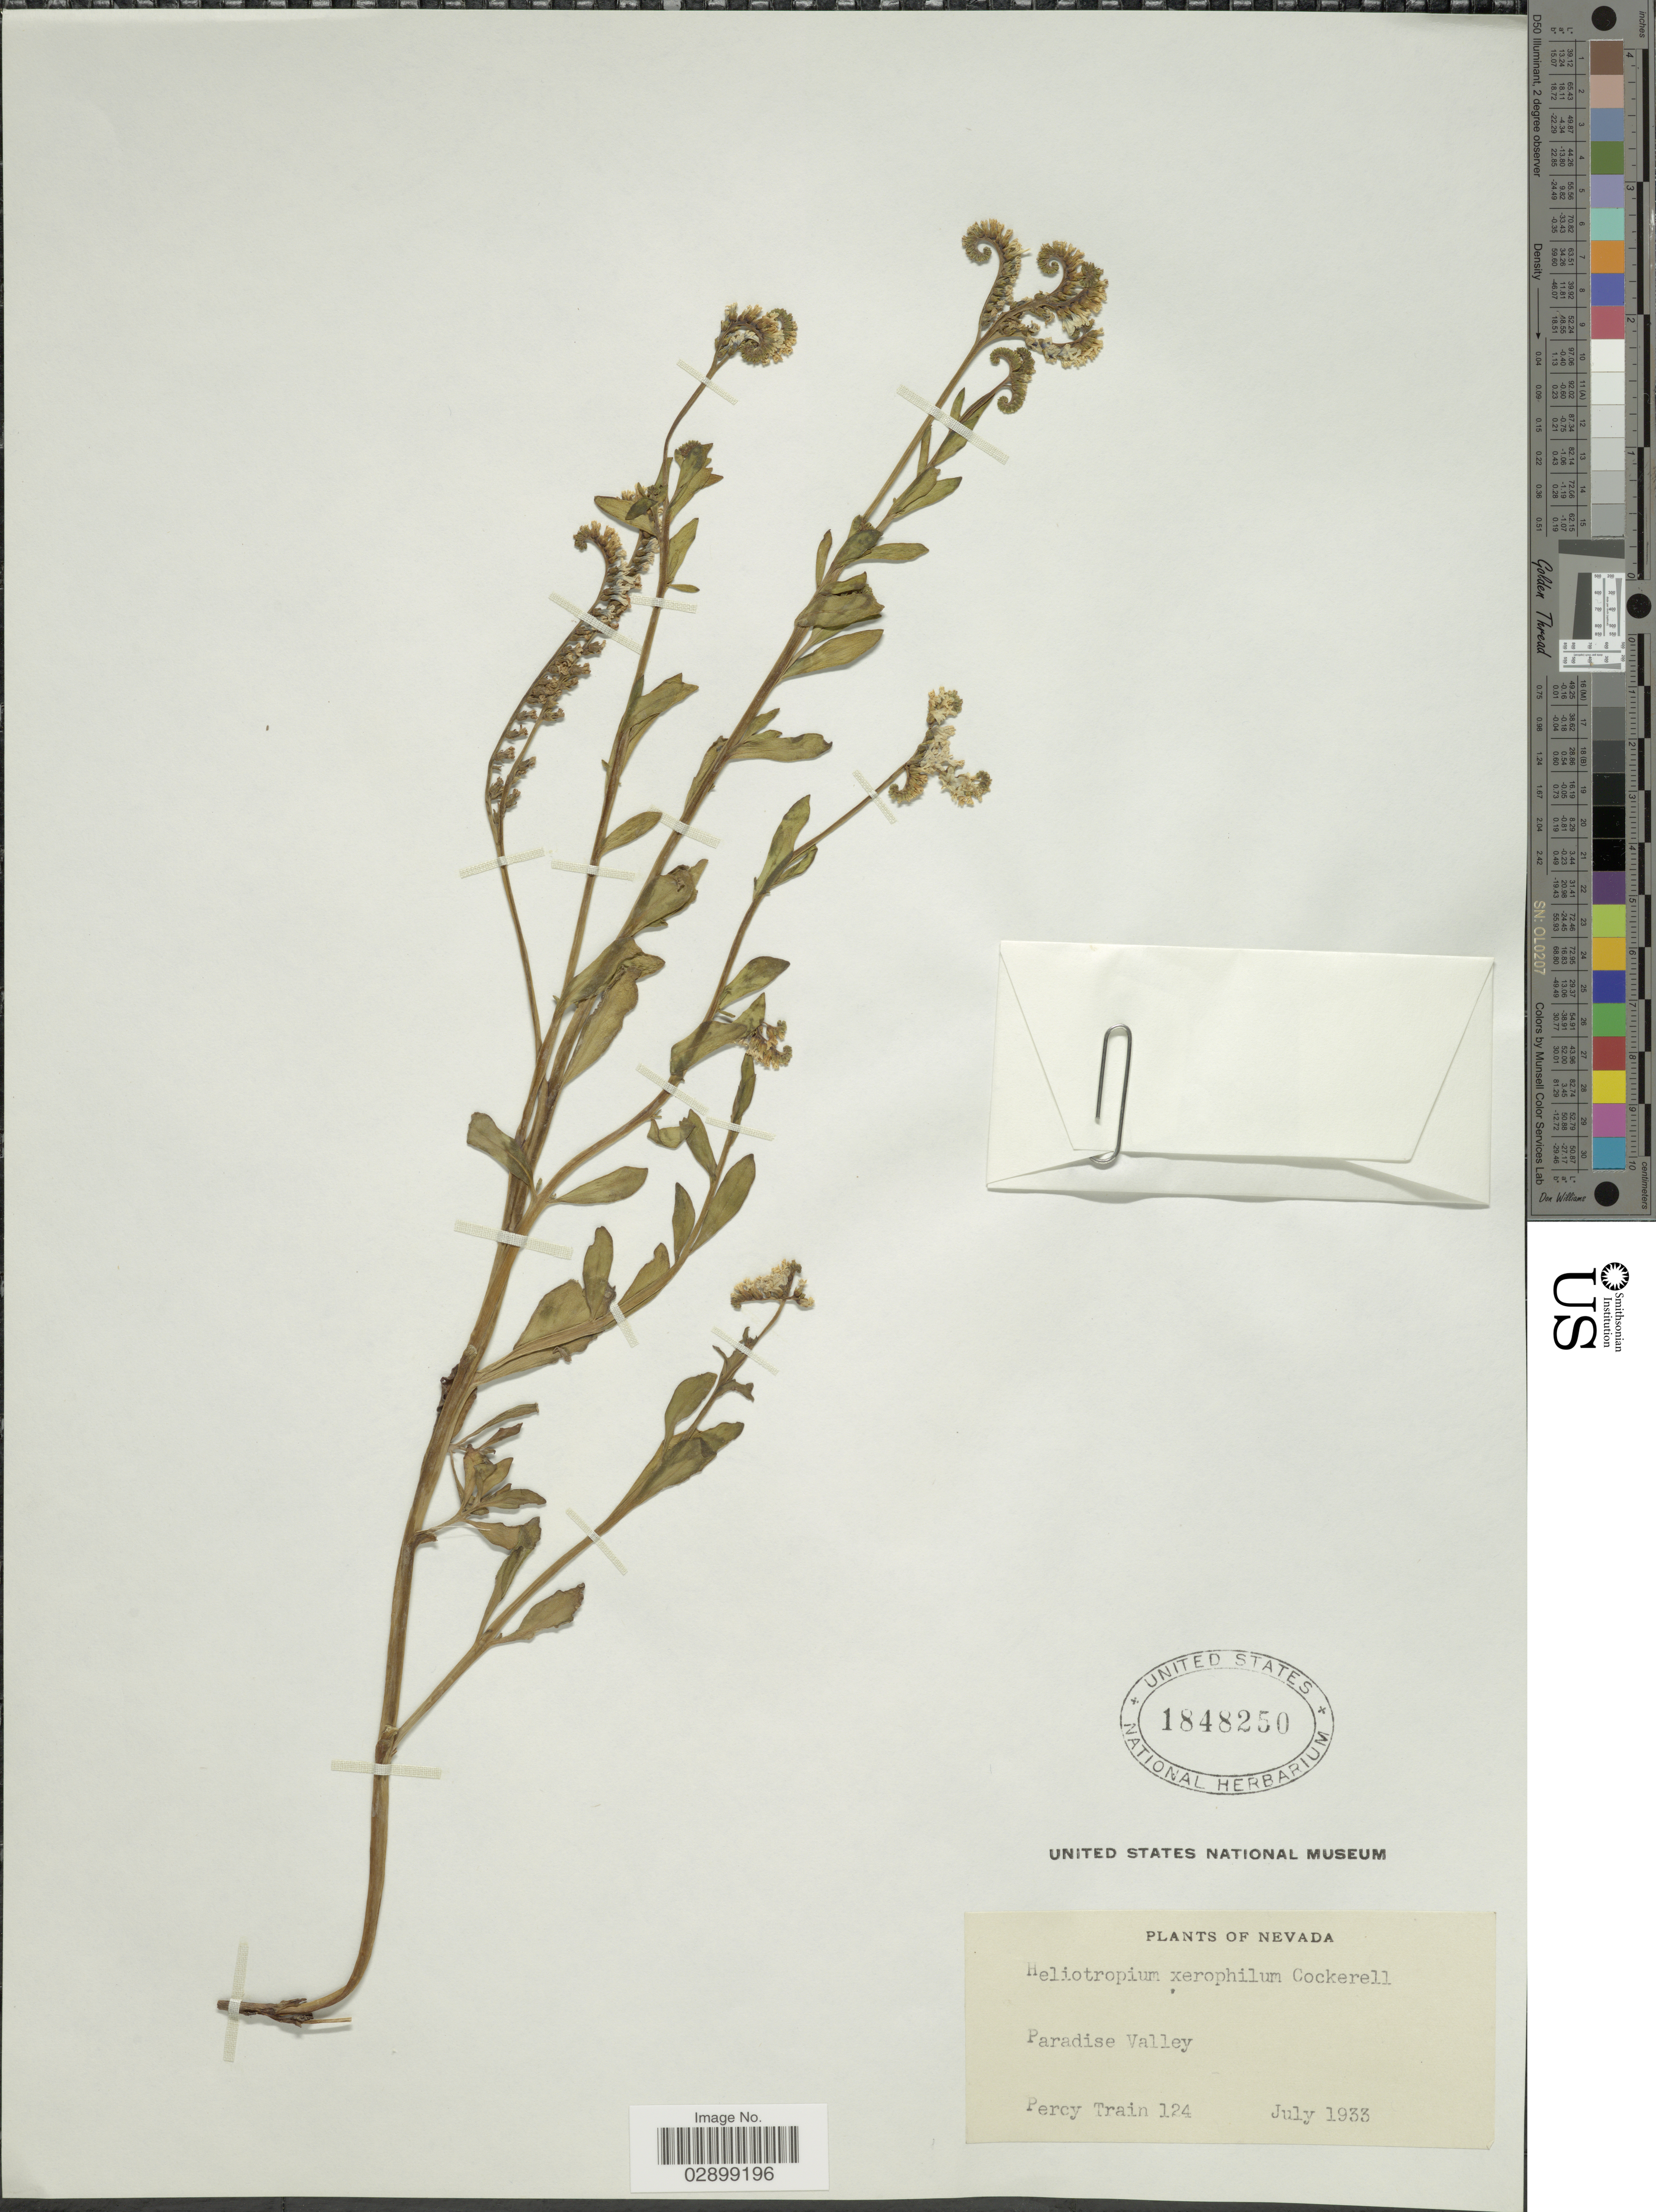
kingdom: Plantae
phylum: Tracheophyta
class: Magnoliopsida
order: Boraginales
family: Heliotropiaceae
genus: Heliotropium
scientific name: Heliotropium sp.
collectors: P. Train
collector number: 124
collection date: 1933-07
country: United States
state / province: Nevada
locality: Paradise Valley.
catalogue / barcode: US 1848250